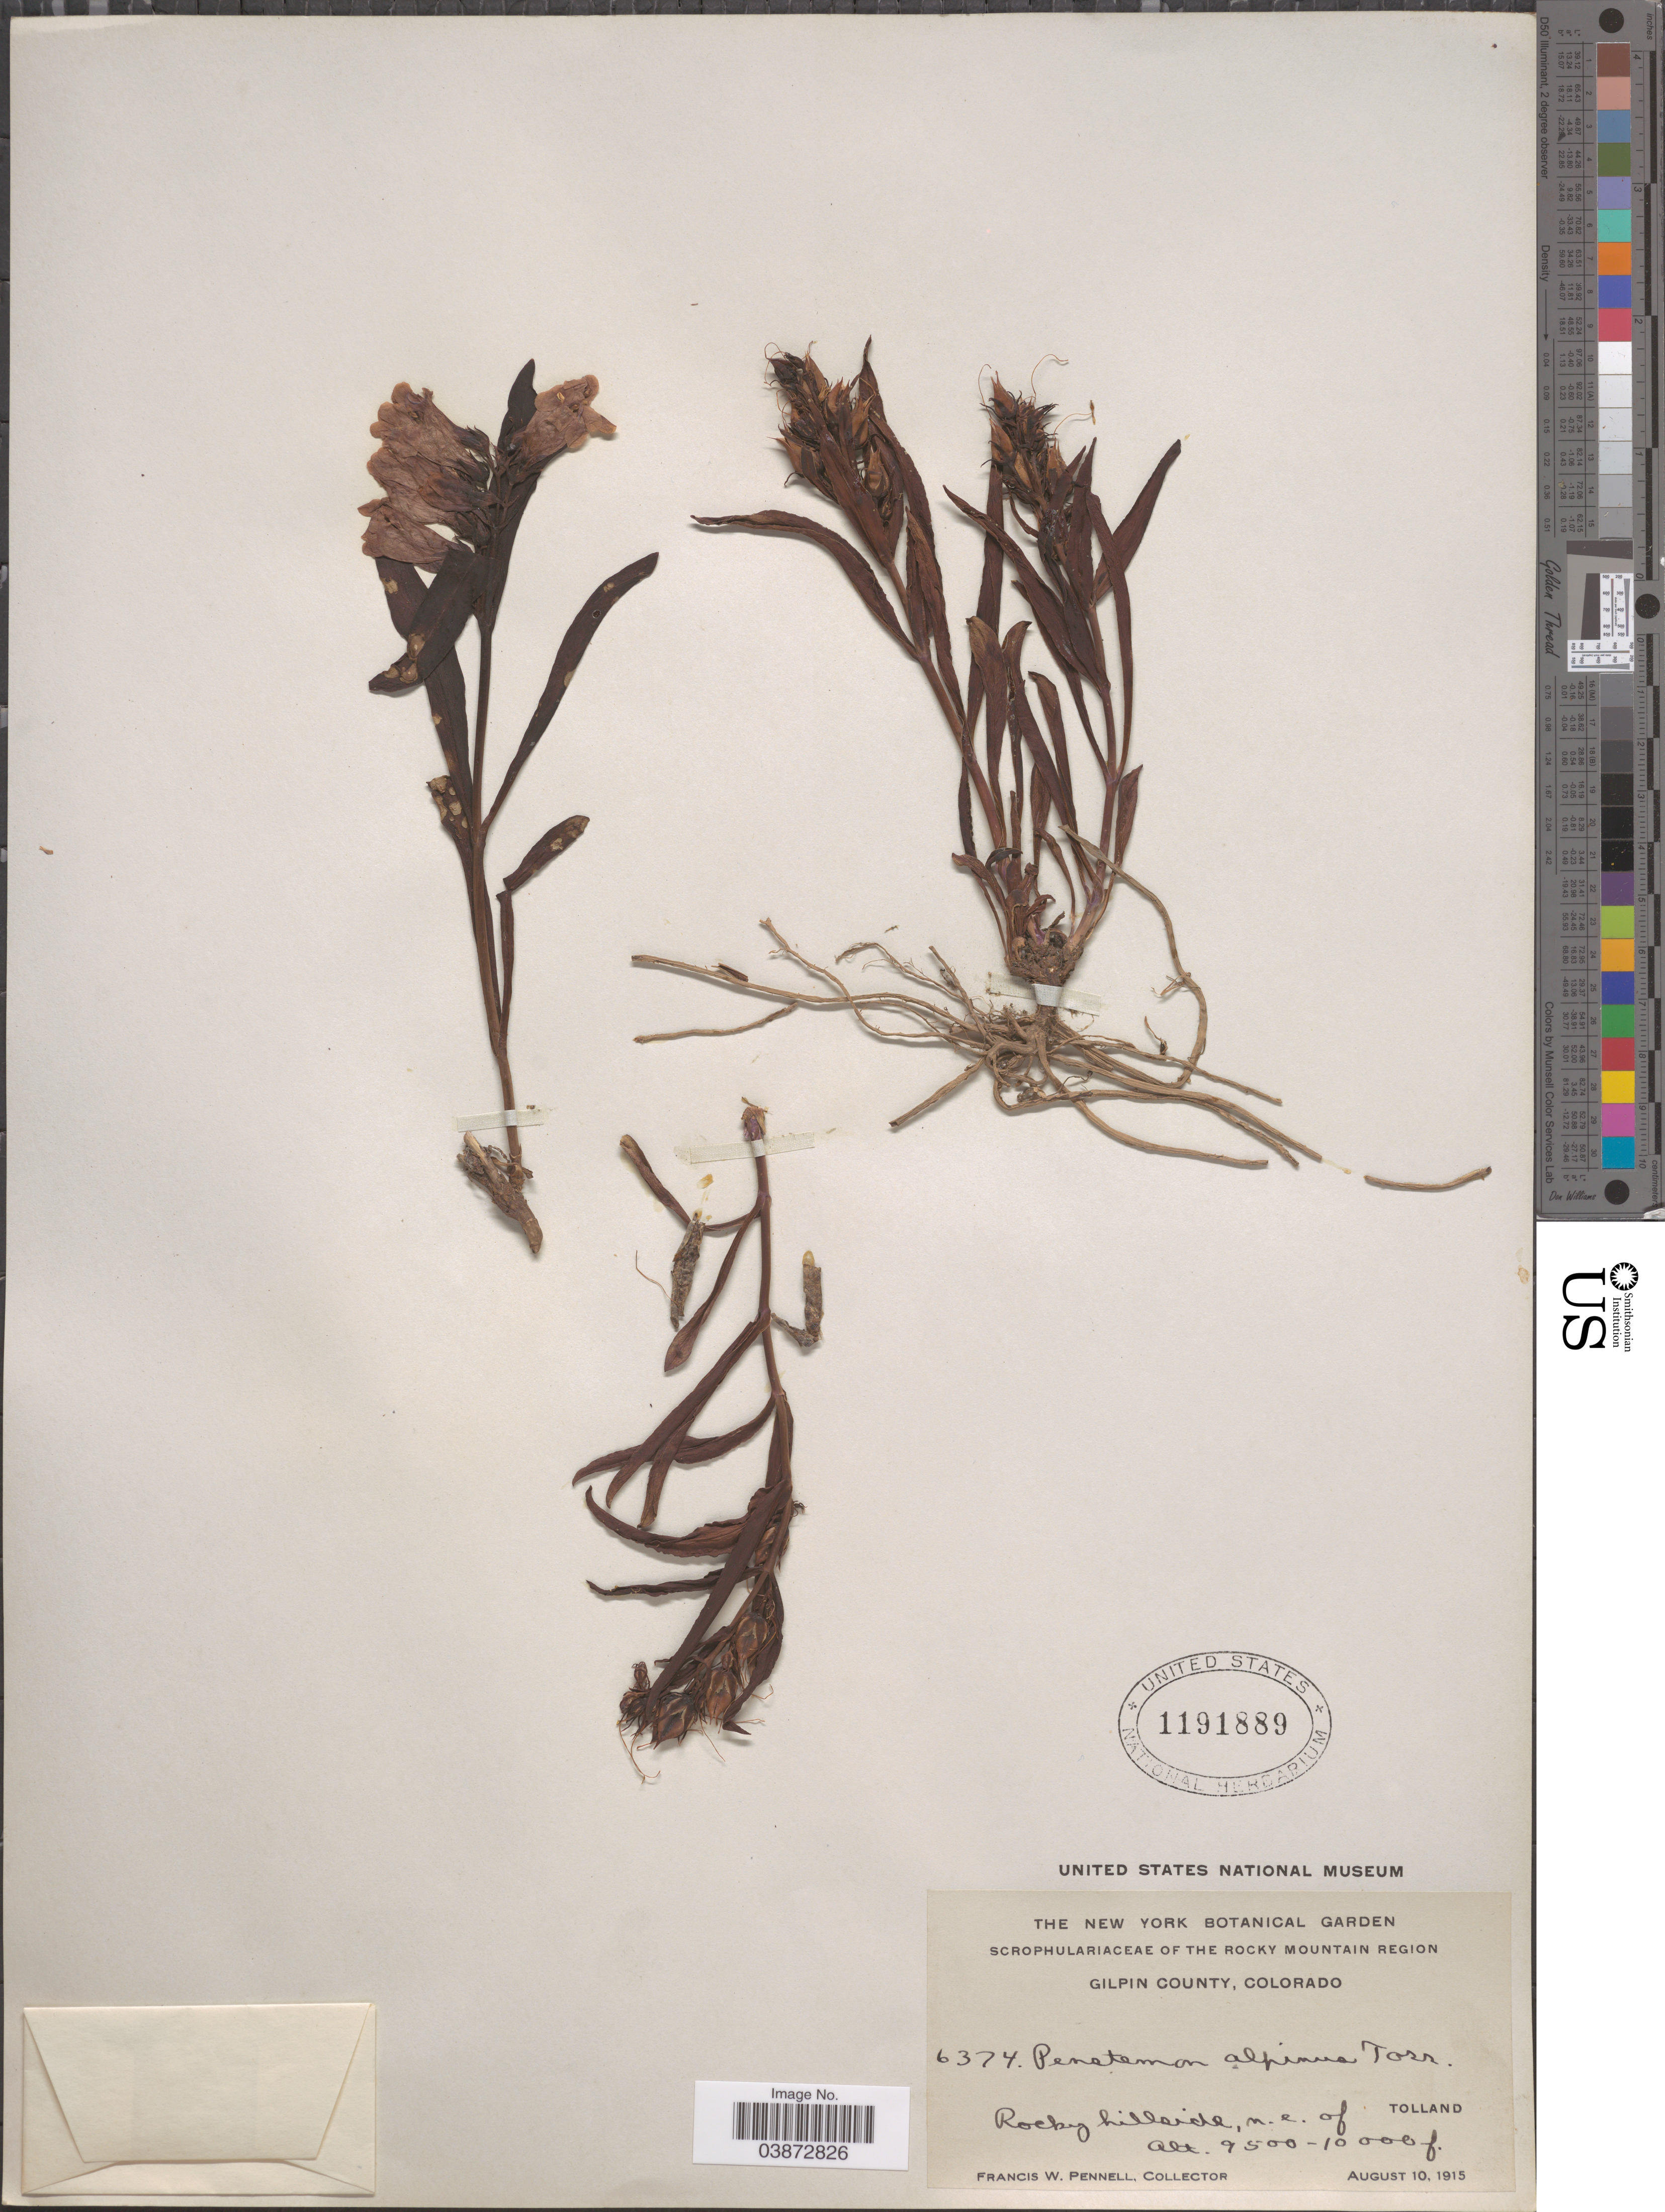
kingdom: Plantae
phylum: Tracheophyta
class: Magnoliopsida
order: Lamiales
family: Plantaginaceae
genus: Penstemon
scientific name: Penstemon alpinus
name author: Torr.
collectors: F. W. Pennell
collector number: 6374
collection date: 1915-08-10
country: United States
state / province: Colorado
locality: Rocky Mountain Region. Gilpin County. Rocky hillside, n.e. of Tolland.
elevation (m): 2896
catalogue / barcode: US 1191889